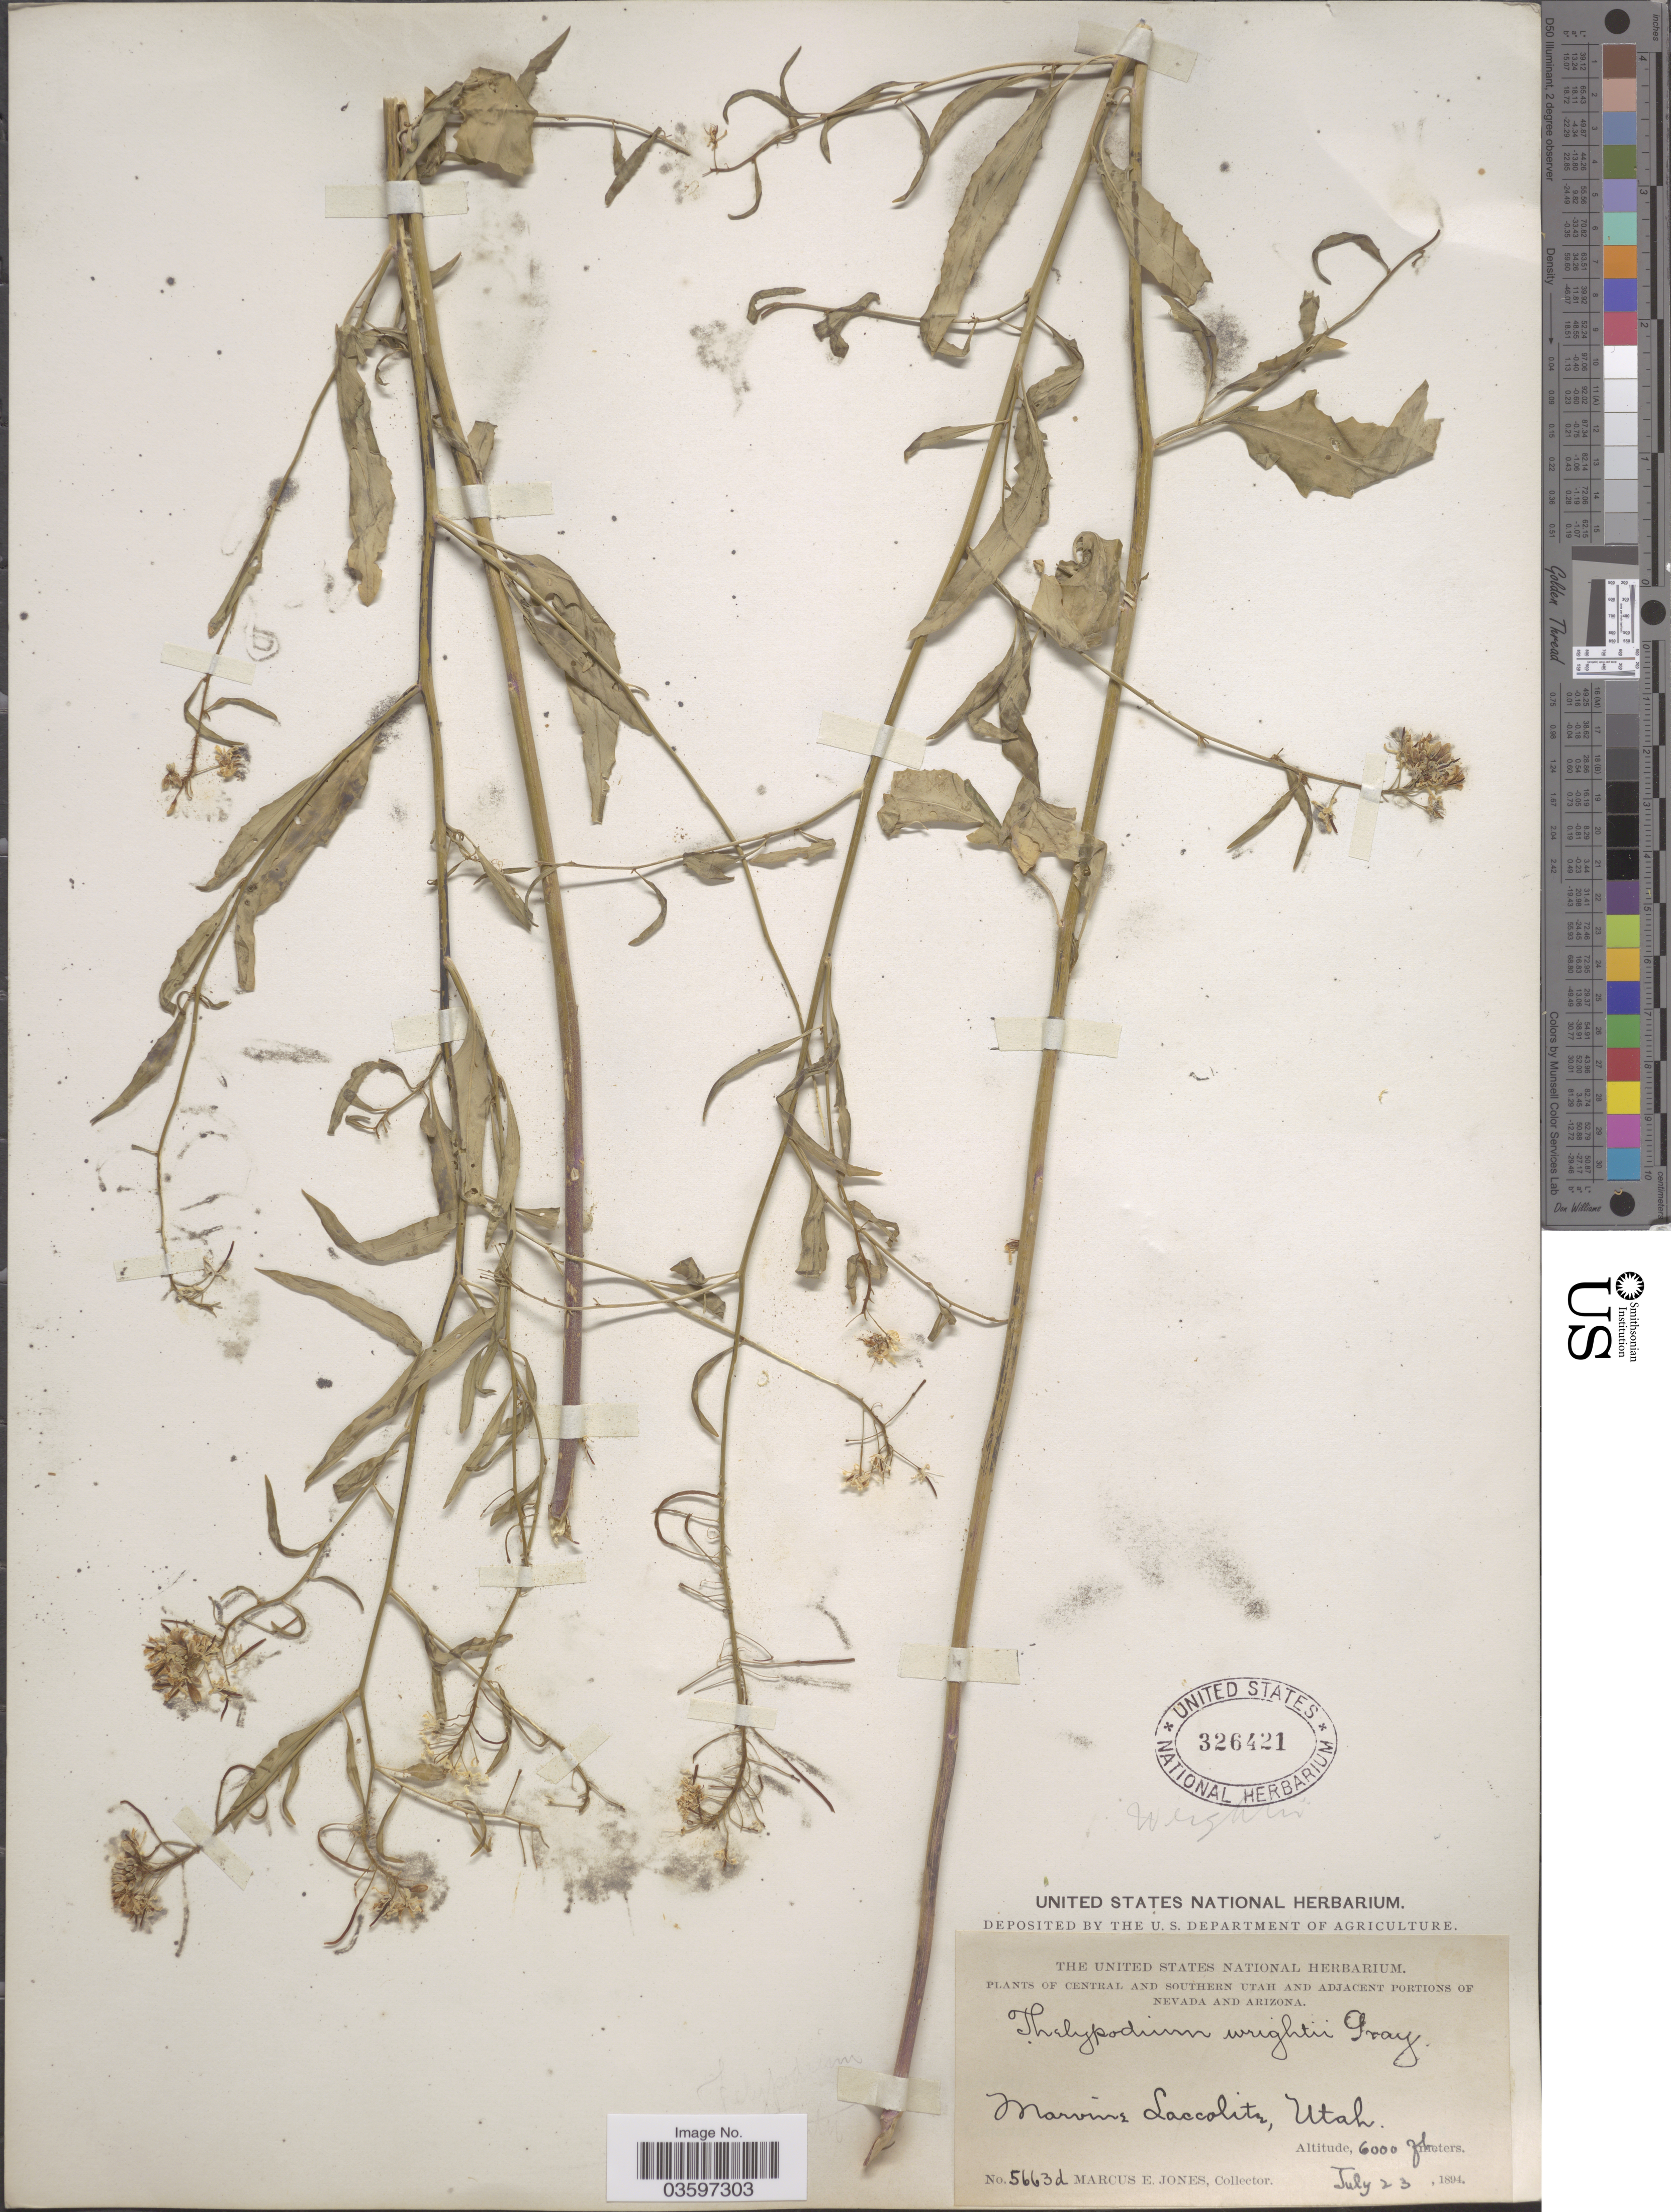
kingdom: Plantae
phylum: Tracheophyta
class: Magnoliopsida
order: Brassicales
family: Brassicaceae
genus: Stanleyella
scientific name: Stanleyella wrightii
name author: Rydb.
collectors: M. E. Jones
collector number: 5663d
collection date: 1894-07-23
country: United States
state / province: Utah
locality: Central and southern Utah. Marvine Laccolite.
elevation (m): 1829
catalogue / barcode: US 326421